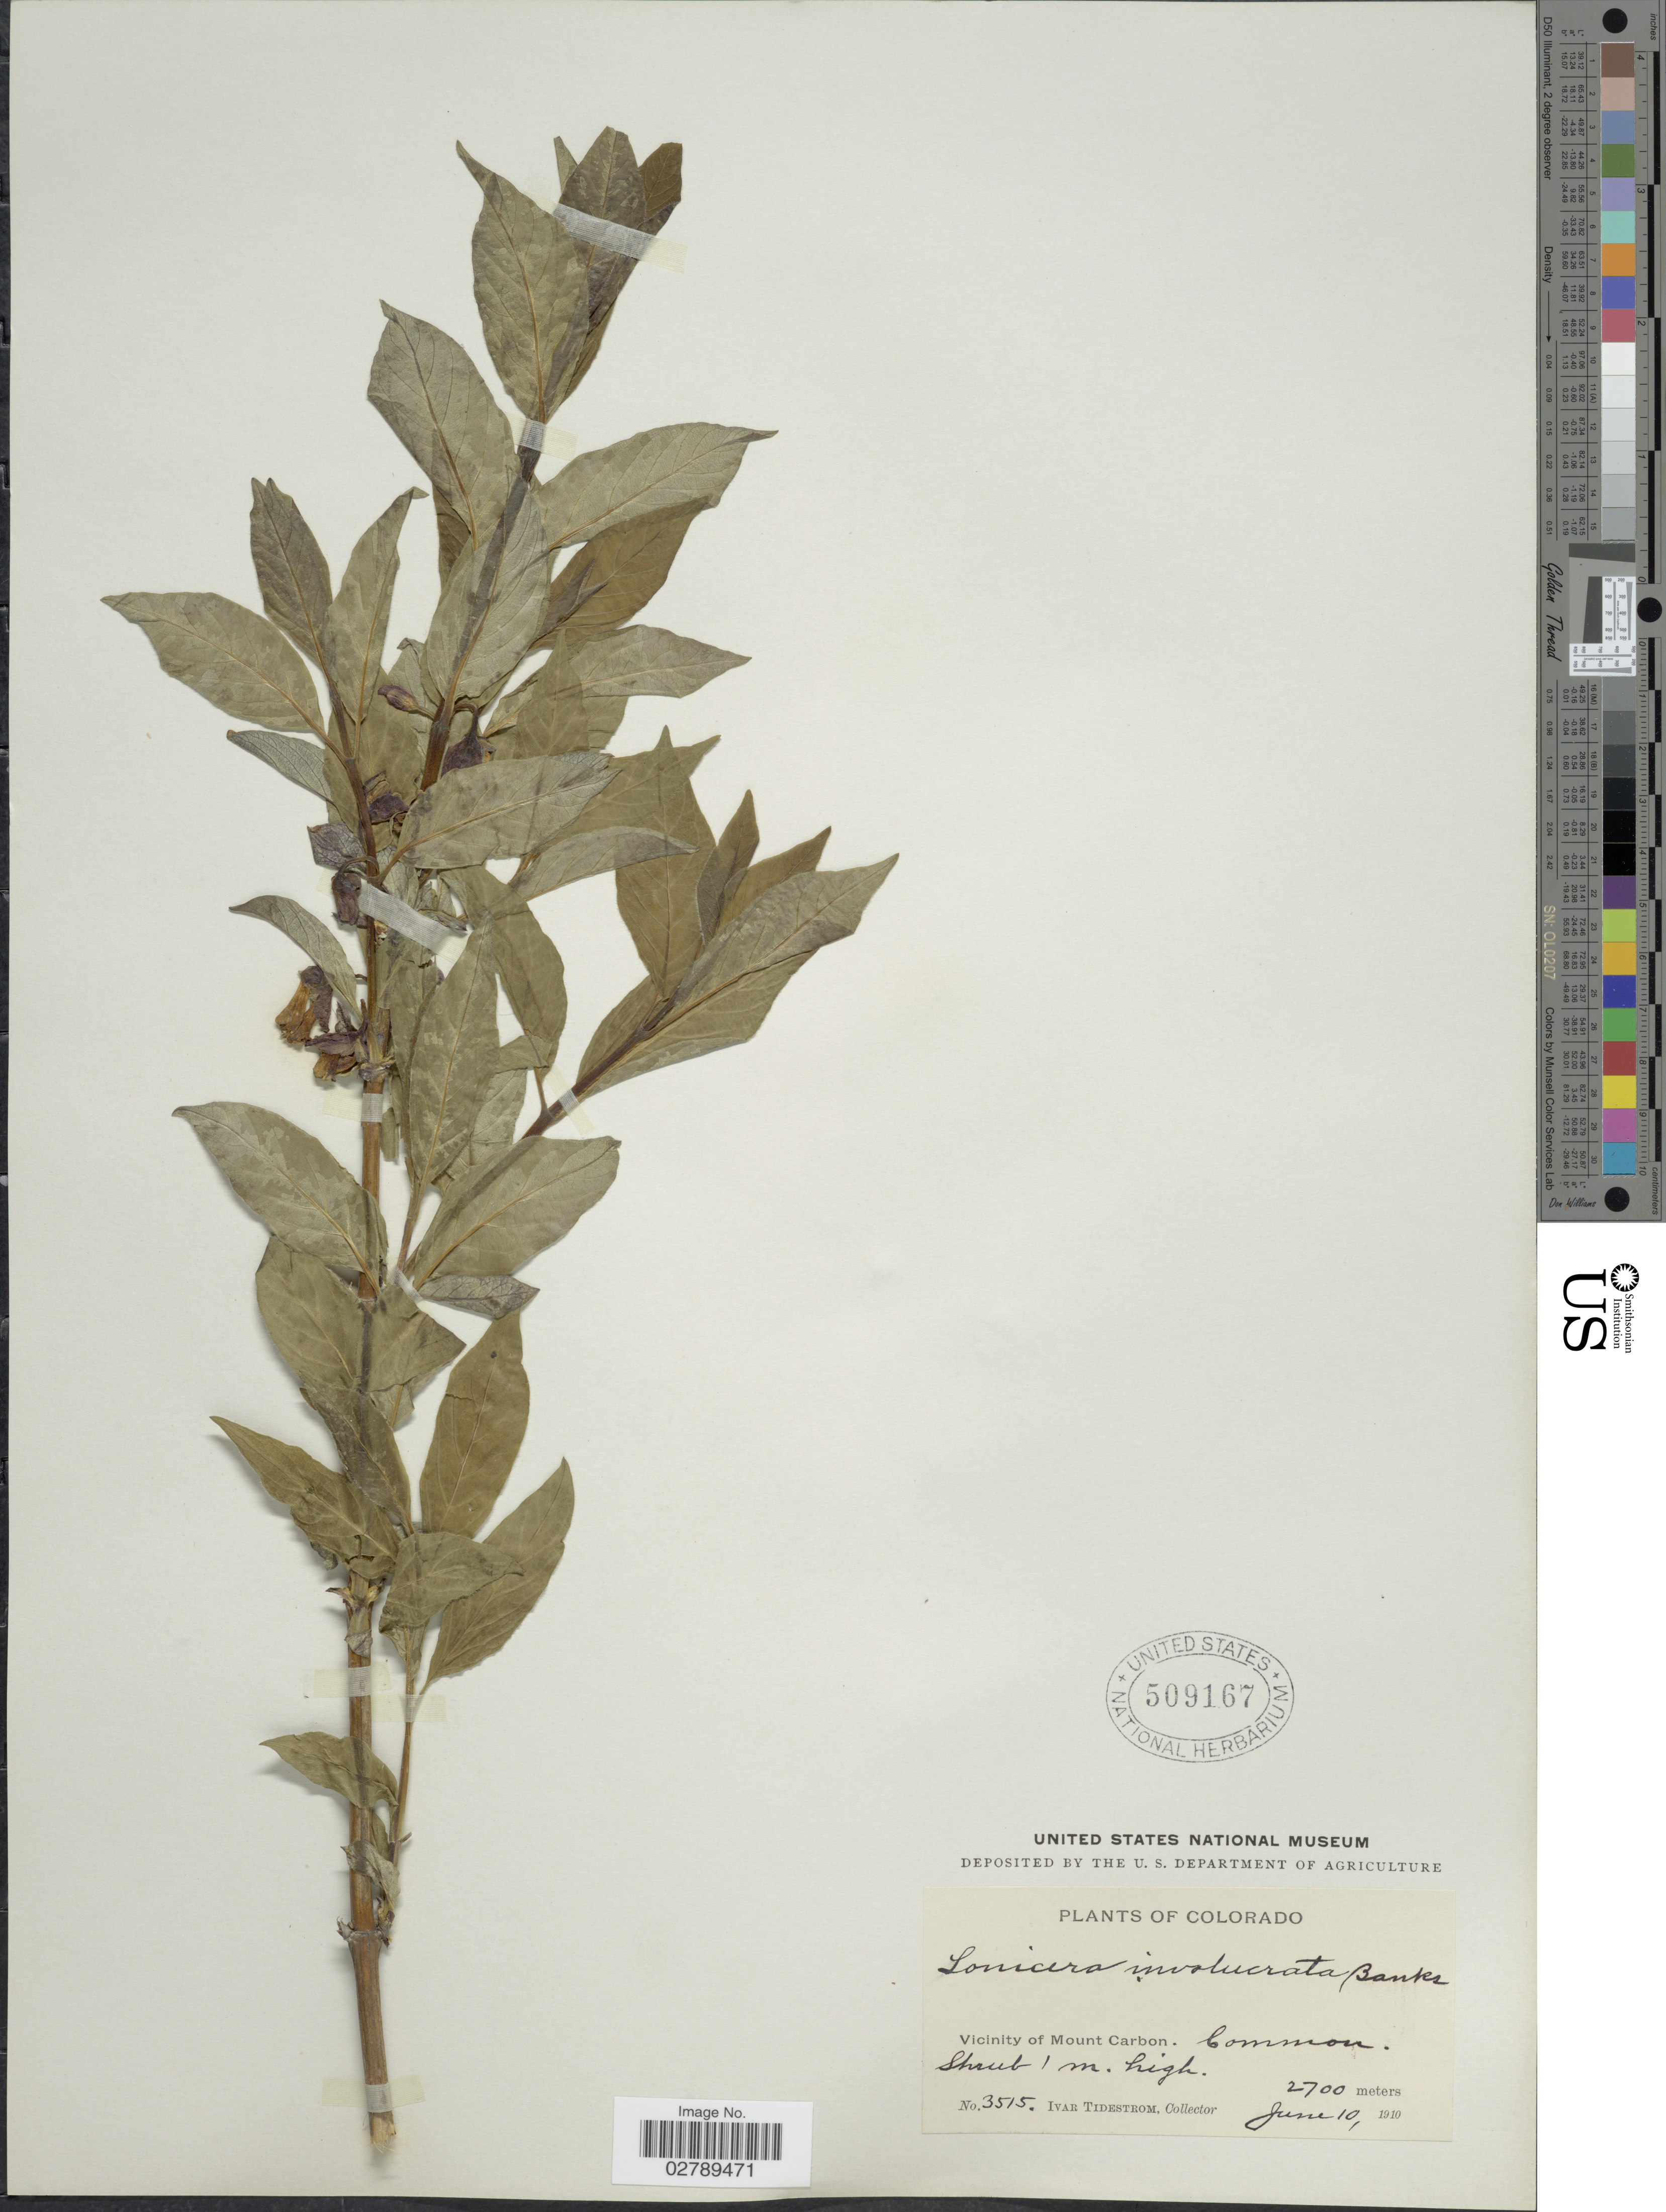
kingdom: Plantae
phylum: Tracheophyta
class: Magnoliopsida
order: Dipsacales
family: Caprifoliaceae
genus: Lonicera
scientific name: Lonicera involucrata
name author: (Richardson) Banks ex Spreng.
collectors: I. F. Tidestrom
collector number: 3515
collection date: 1910-06-10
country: United States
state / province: Colorado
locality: Vicinity of Mount Carbon.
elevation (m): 2700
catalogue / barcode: US 509167